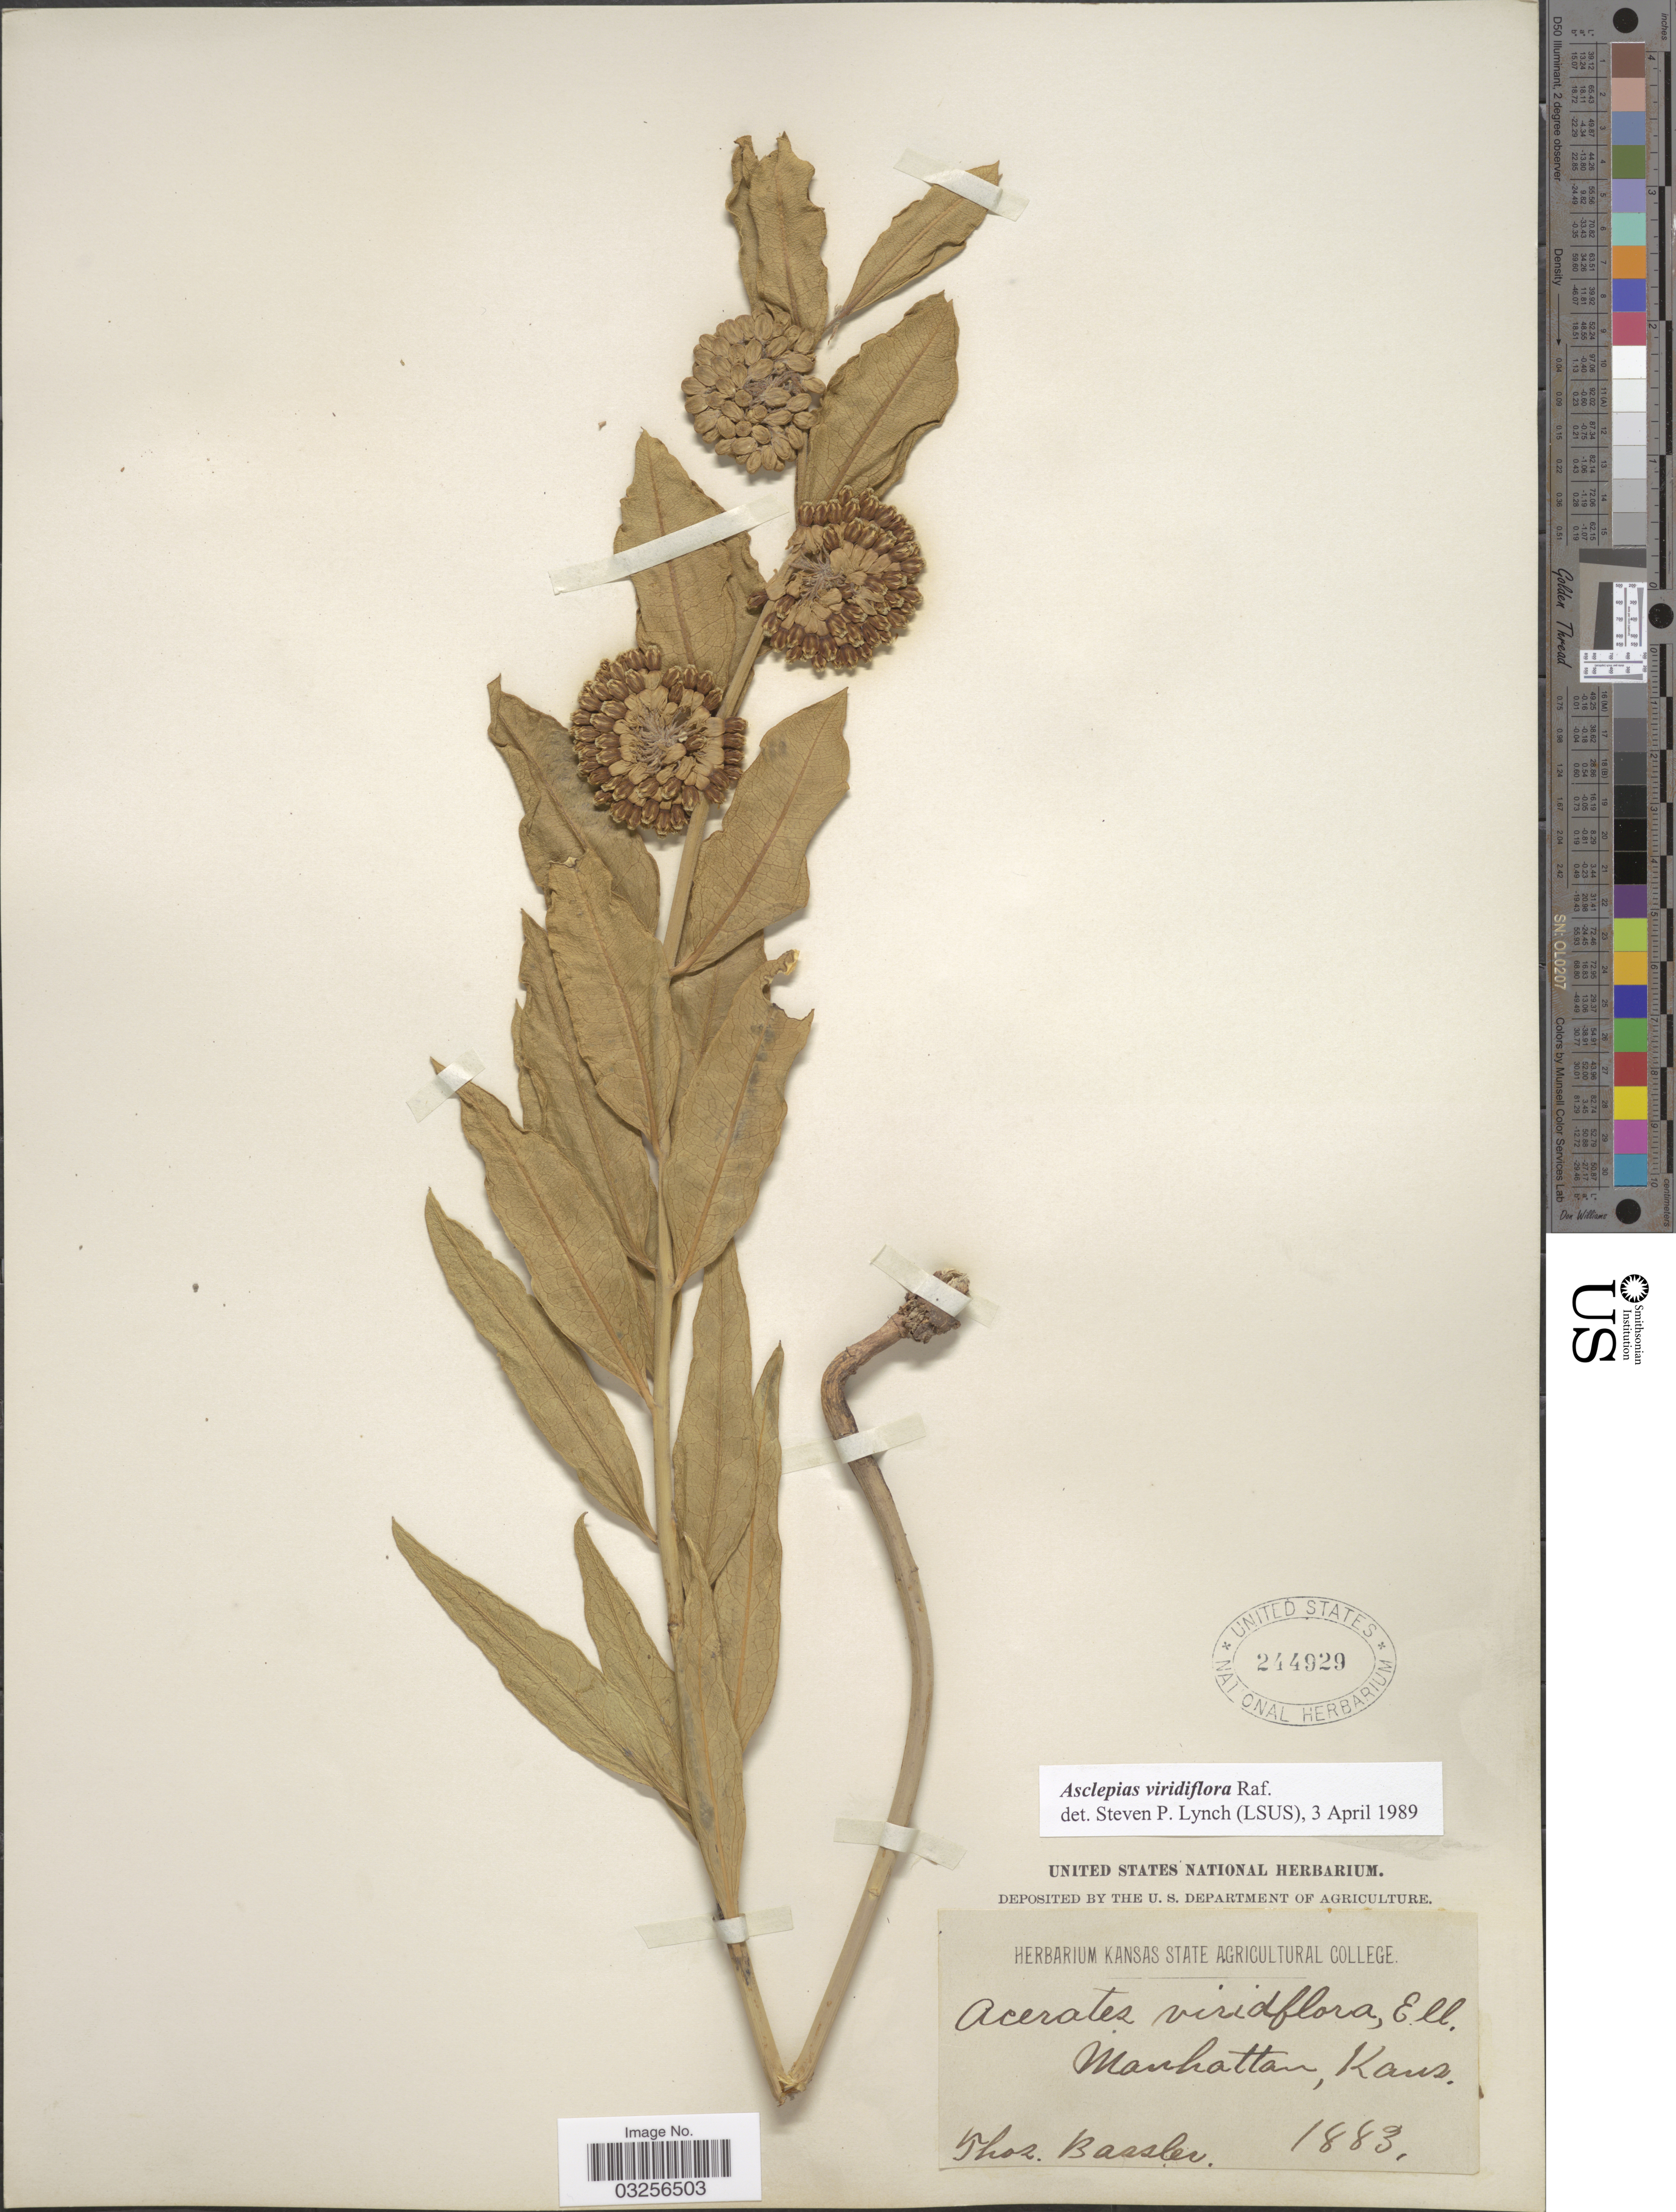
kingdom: Plantae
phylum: Tracheophyta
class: Magnoliopsida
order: Gentianales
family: Apocynaceae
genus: Asclepias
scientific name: Asclepias viridiflora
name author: Raf.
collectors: T. Bassler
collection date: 1883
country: United States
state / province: Kansas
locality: Manhattan, Kans.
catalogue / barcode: US 244929